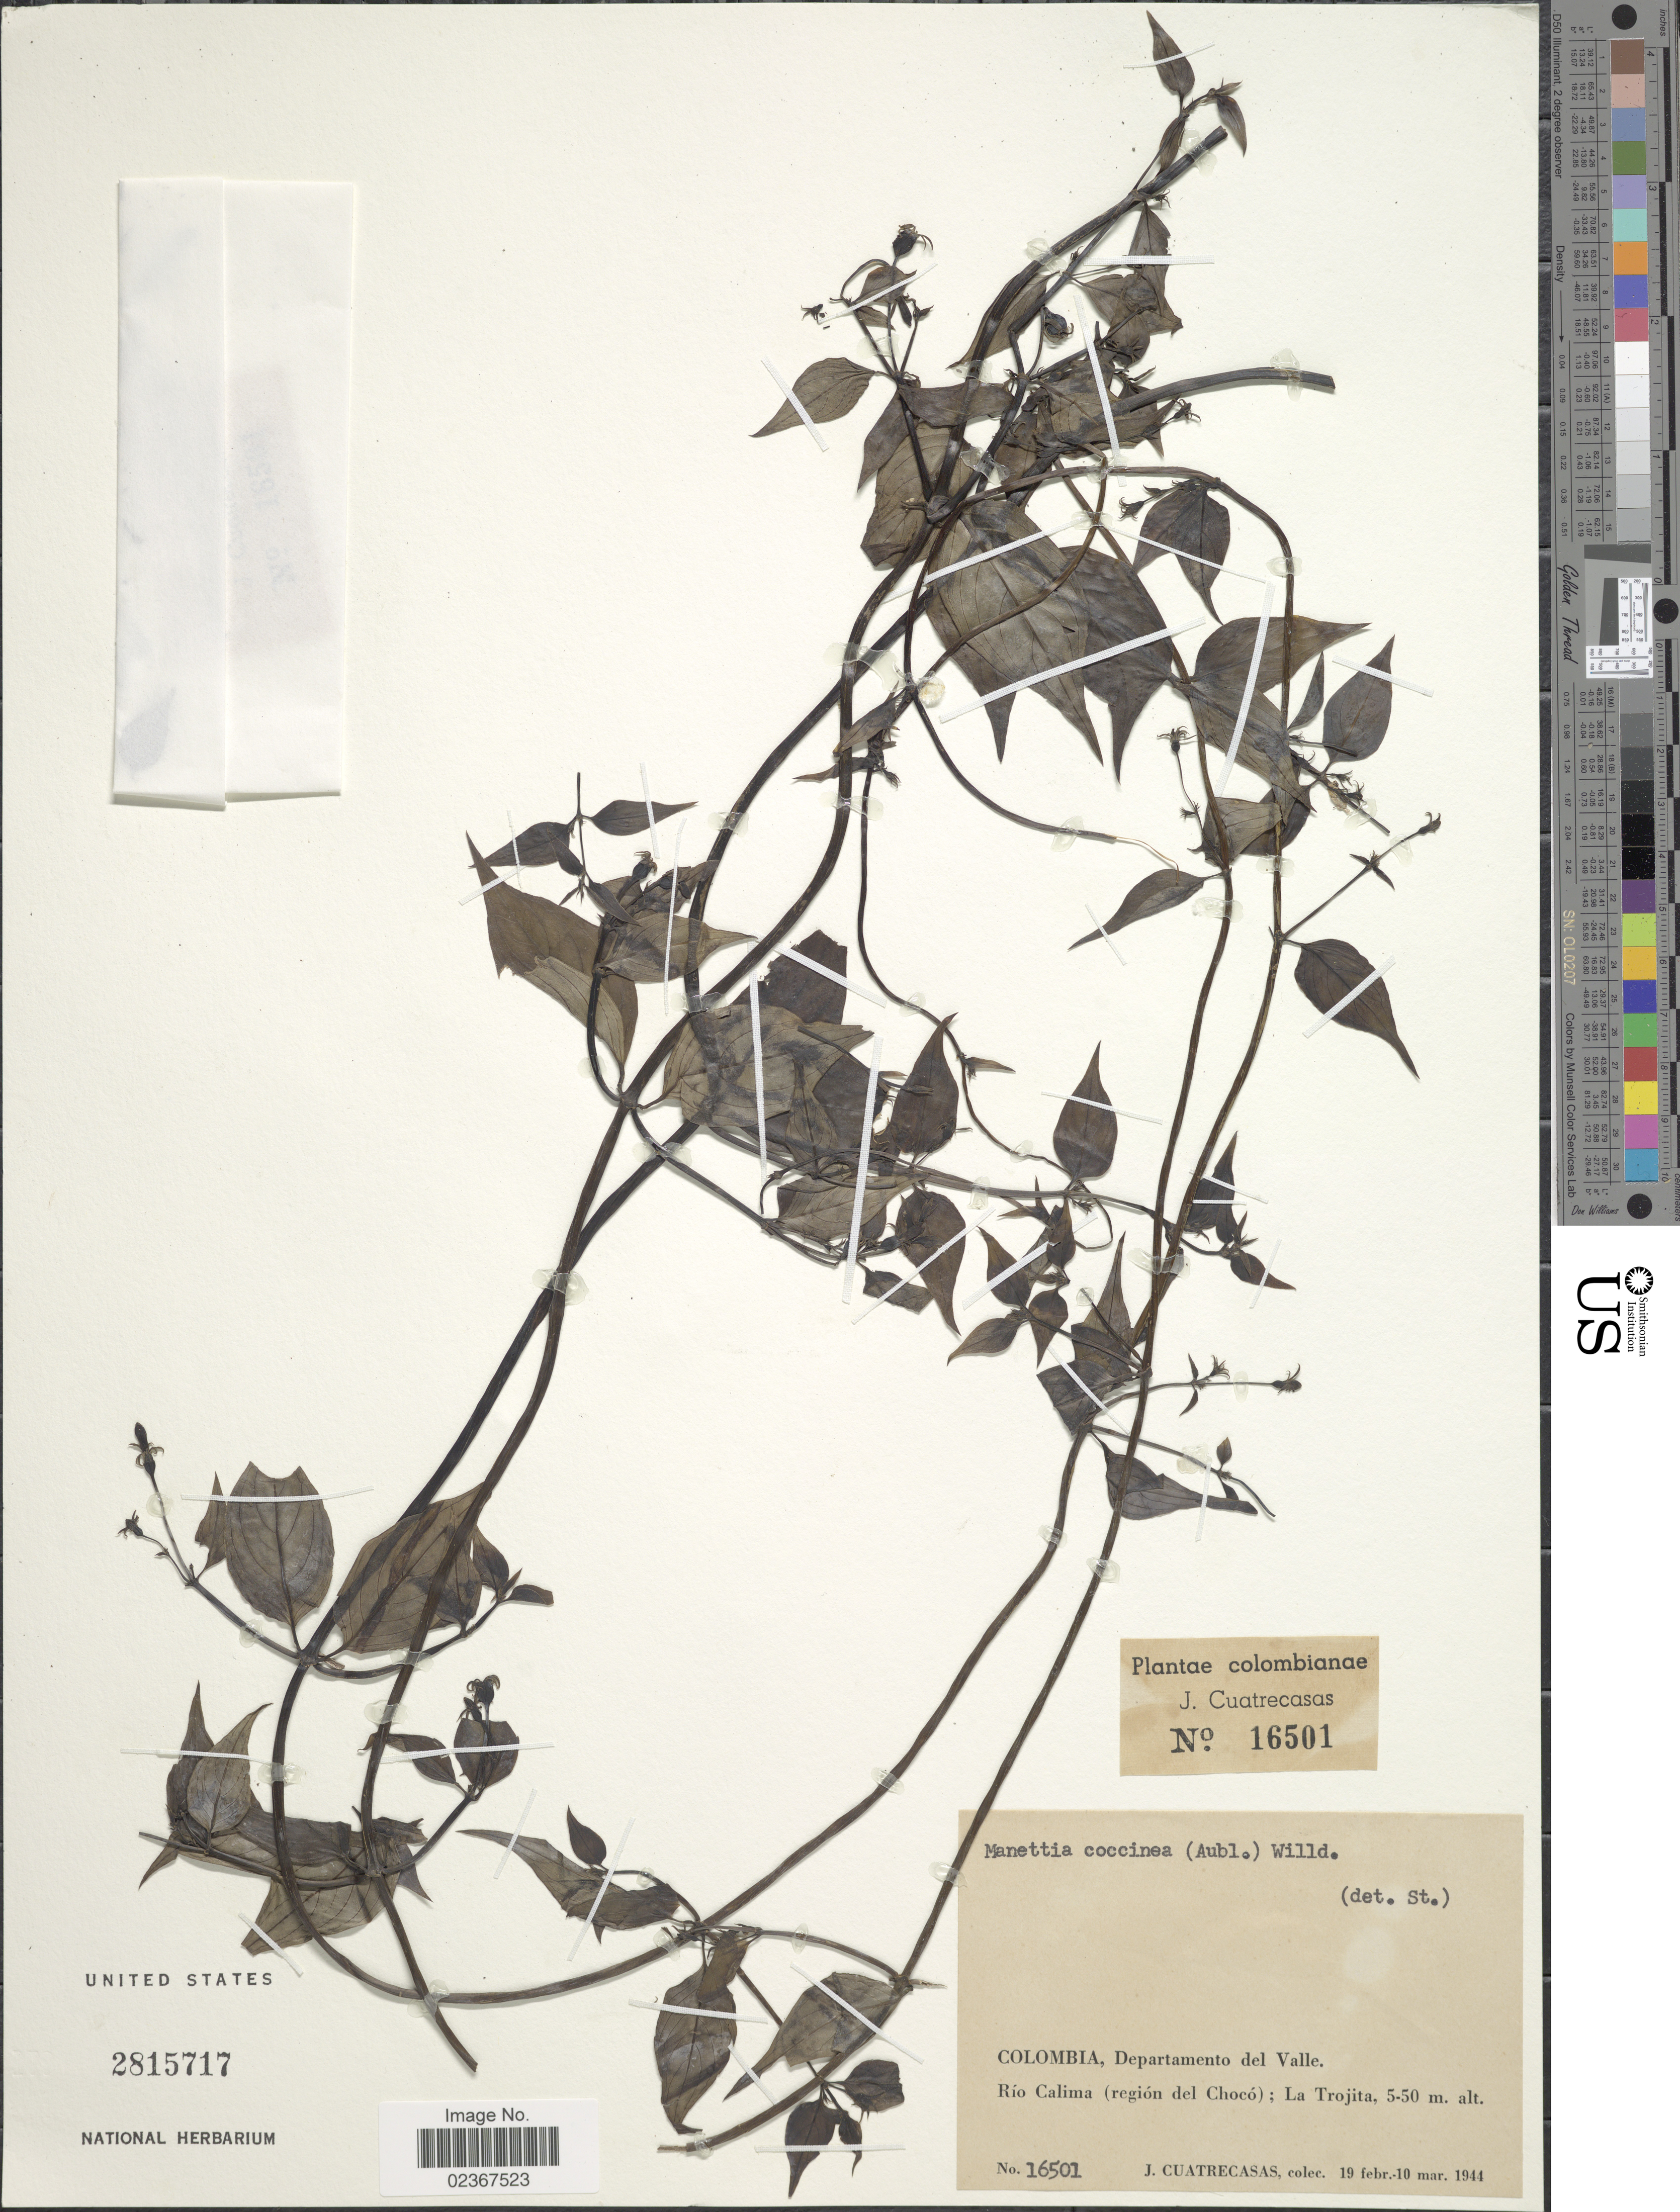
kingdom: Plantae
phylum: Tracheophyta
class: Magnoliopsida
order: Gentianales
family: Rubiaceae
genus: Manettia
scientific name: Manettia reclinata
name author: L.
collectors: J. Cuatrecasas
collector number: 16501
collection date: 1944-02-19/1944-03-10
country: Colombia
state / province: Valle del Cauca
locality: Departamento del Valle. Rio Calima (region del Choco); La Trojita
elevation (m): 5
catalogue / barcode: US 2815717